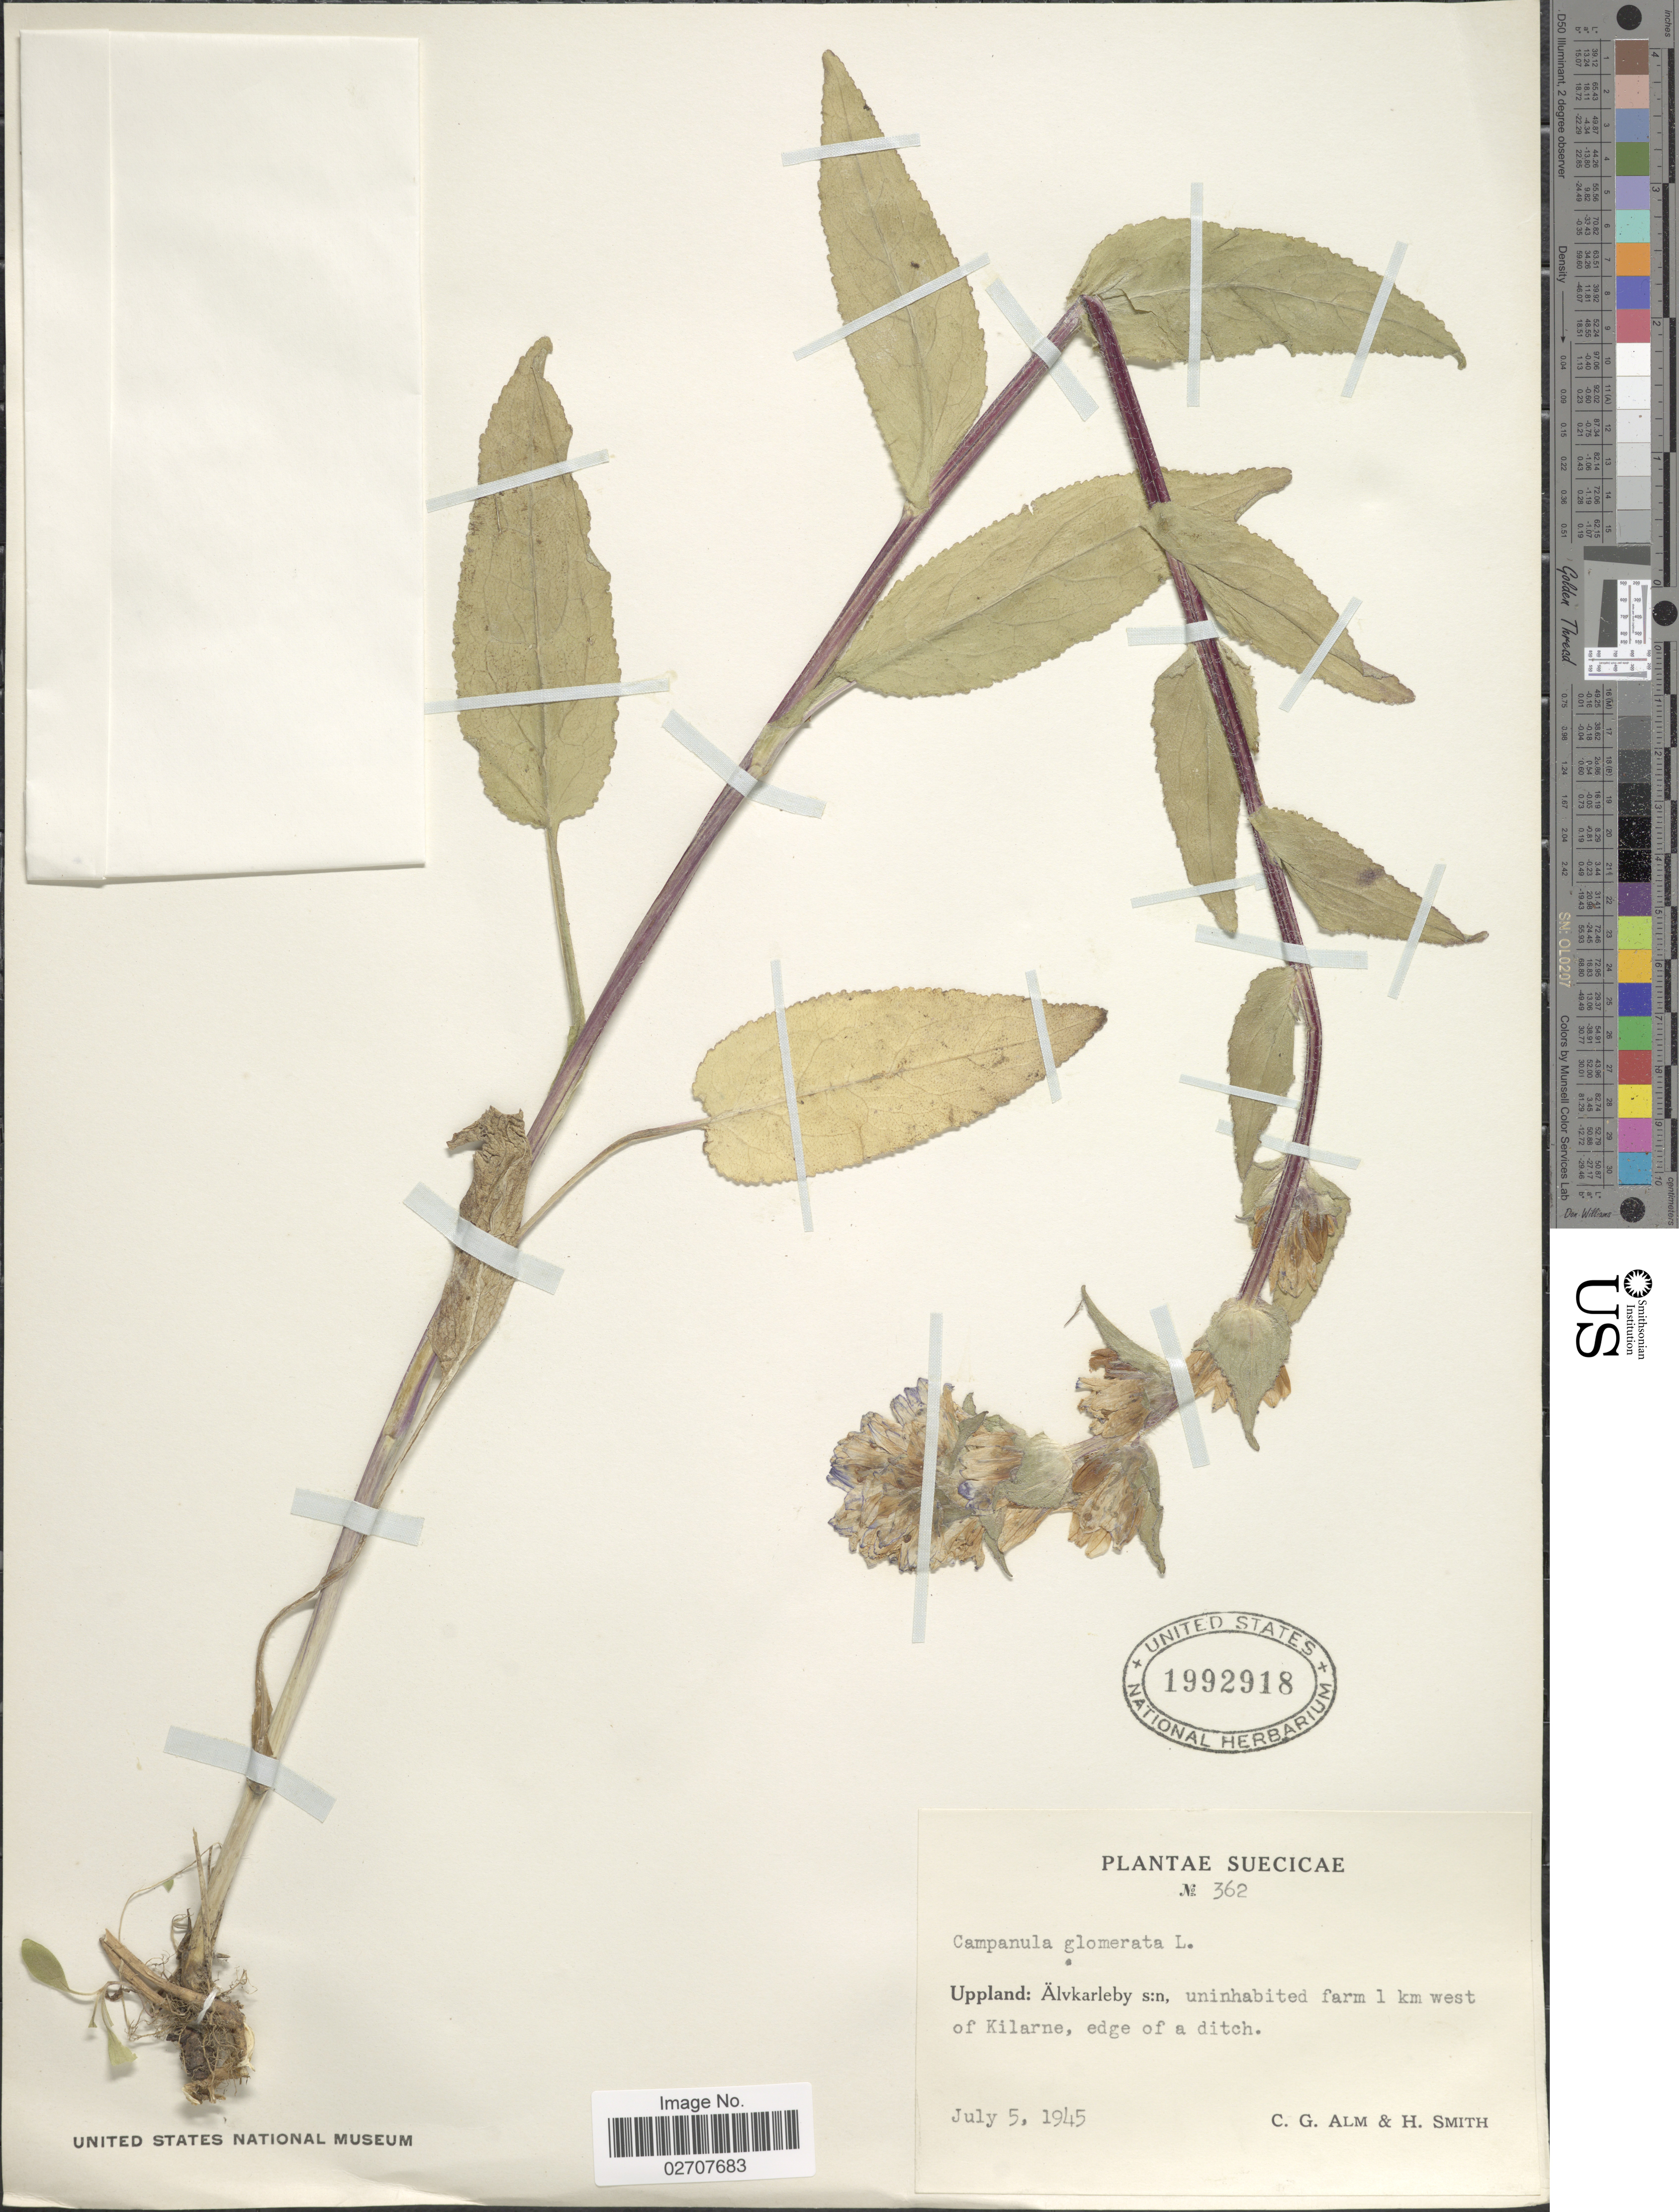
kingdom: Plantae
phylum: Tracheophyta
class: Magnoliopsida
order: Asterales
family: Campanulaceae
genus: Campanula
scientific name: Campanula glomerata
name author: L.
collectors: C. Alm & H. Smith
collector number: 362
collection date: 1945-07-05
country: Sweden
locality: Suecicae. Uppland: Alvkarleby s:n, uninhabited farm 1 km west of Kilarne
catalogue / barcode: US 1992918